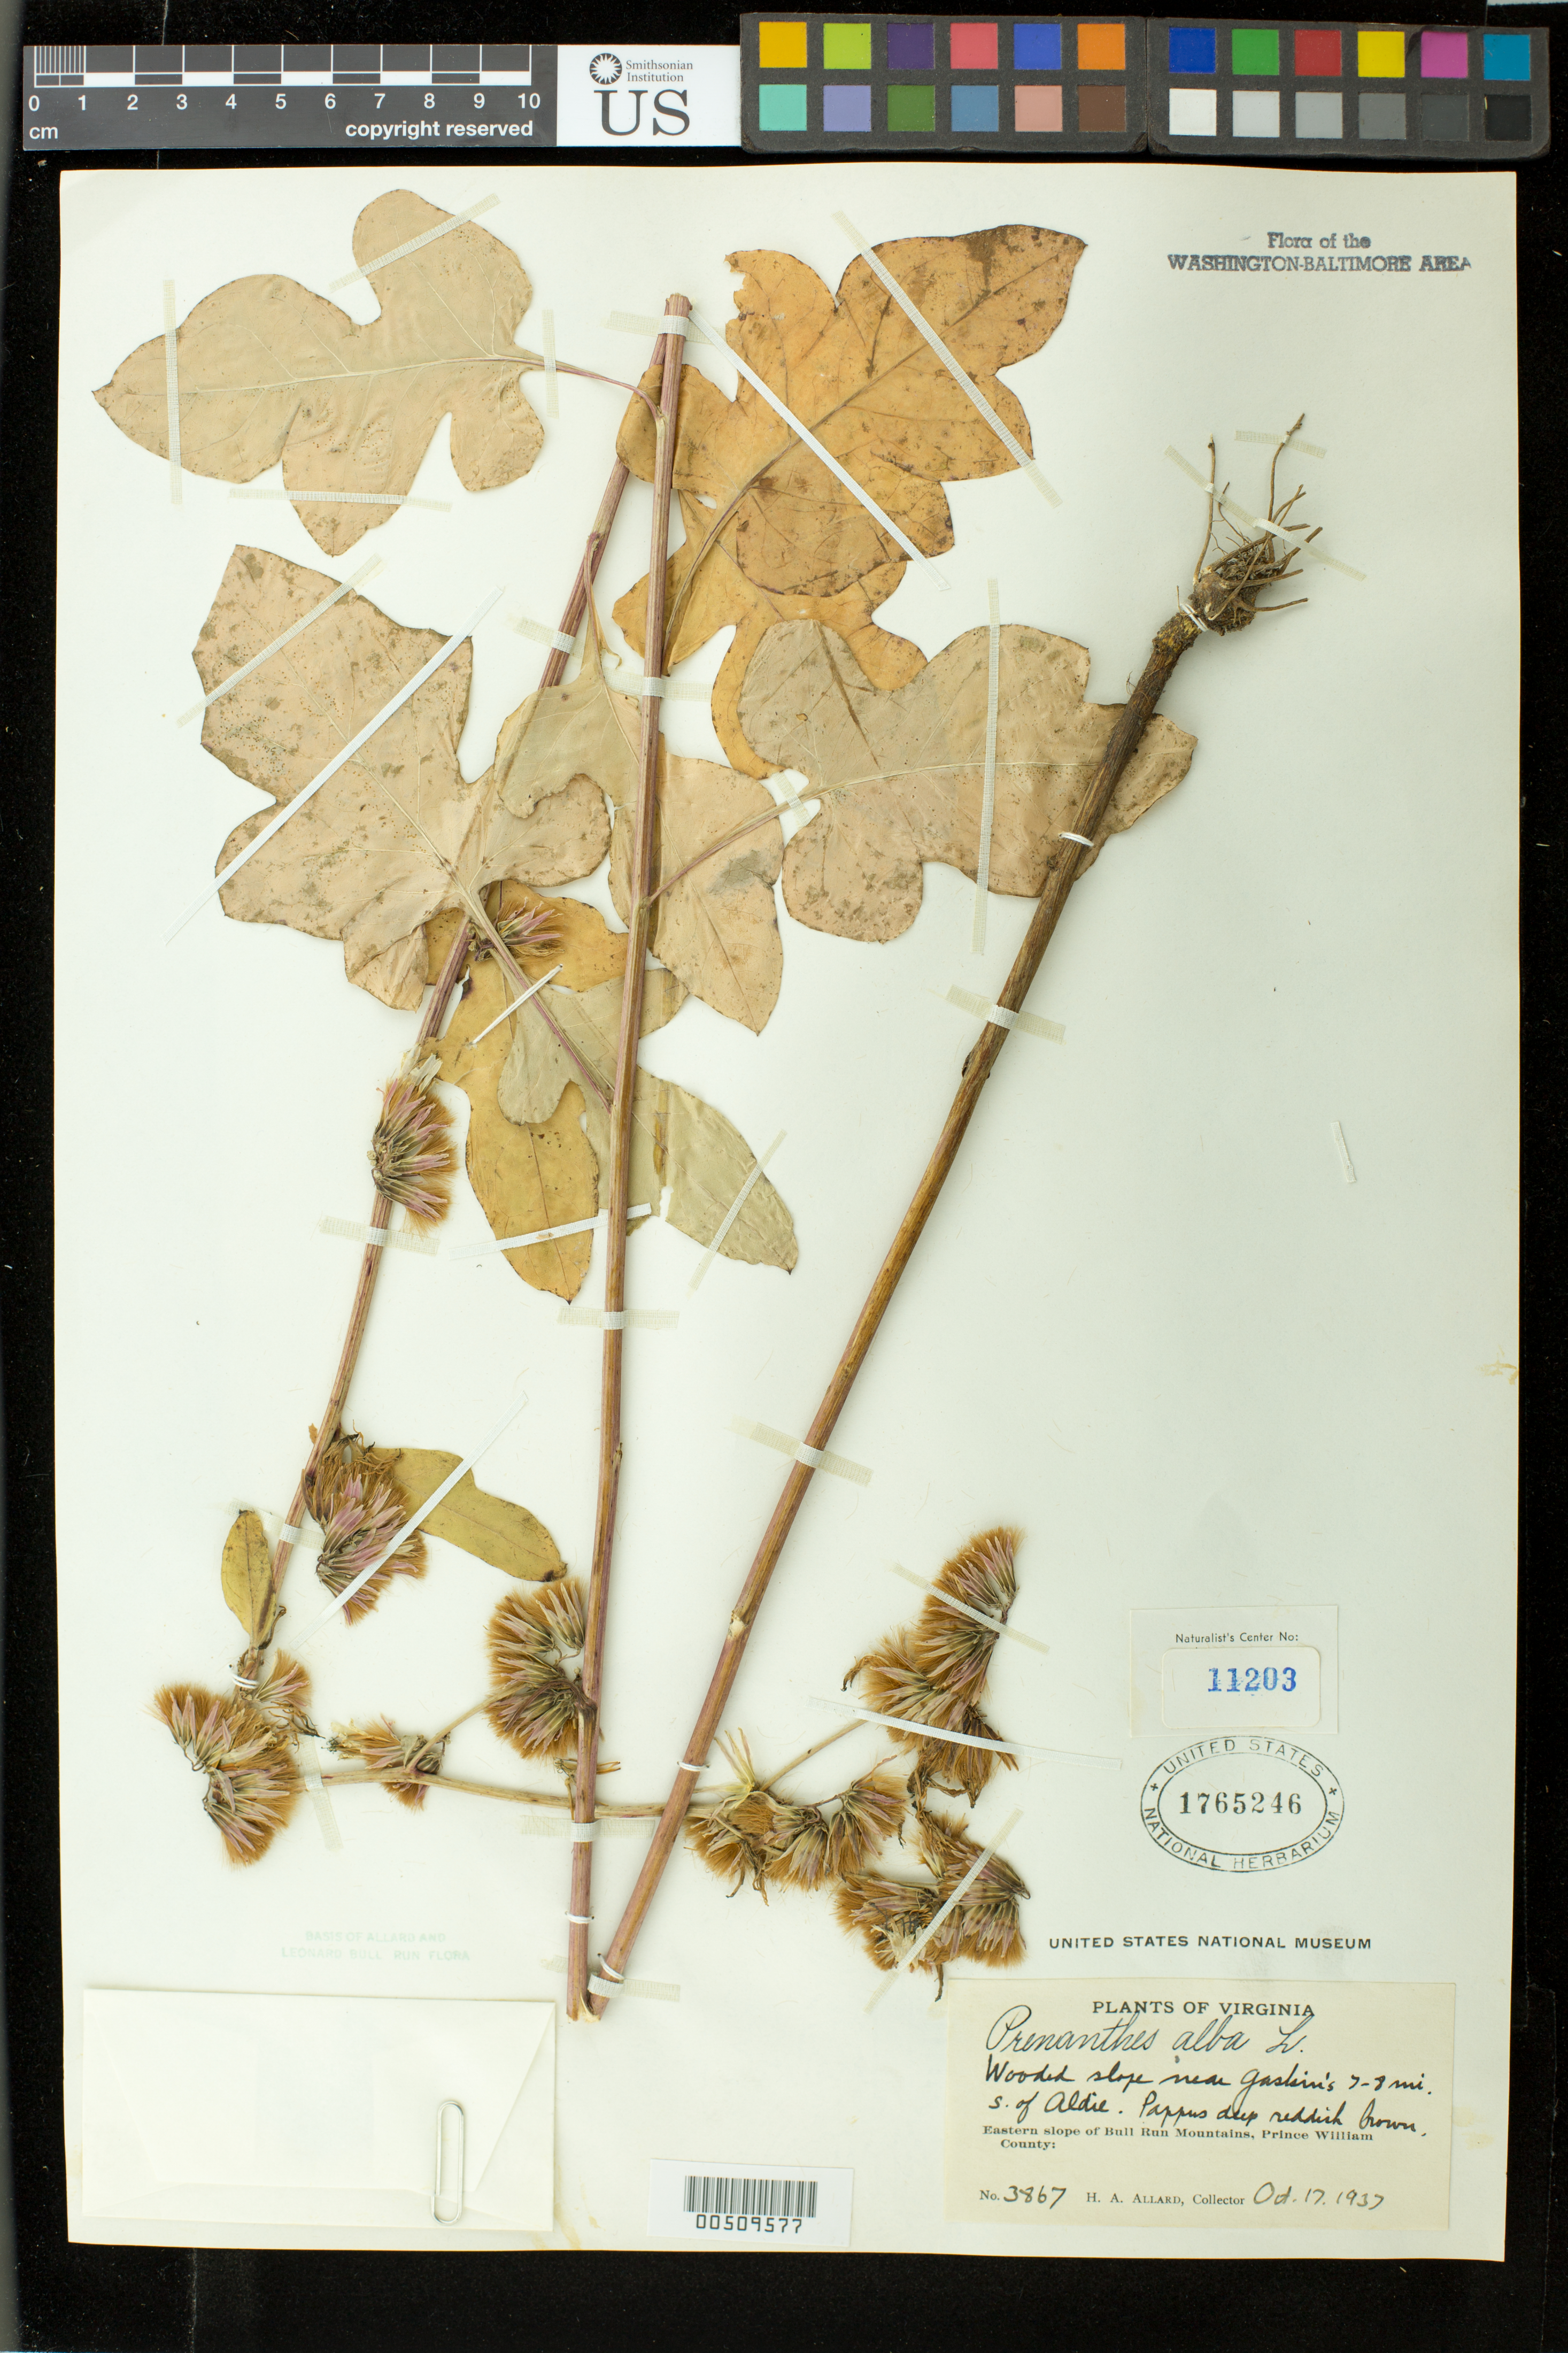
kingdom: Plantae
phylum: Tracheophyta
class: Magnoliopsida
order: Asterales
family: Asteraceae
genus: Prenanthes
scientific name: Prenanthes alba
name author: L.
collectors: H. A. Allard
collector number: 3867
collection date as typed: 17 Oct 1937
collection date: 1937-10-17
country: United States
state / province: Virginia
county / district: Prince William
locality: Bull Run Mts., 7-8 mi. S of Aldie, near Gaskin's Bull Run Mts.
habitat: wooded slope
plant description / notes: Specimens returned from Naturalist Center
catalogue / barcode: US 1765246